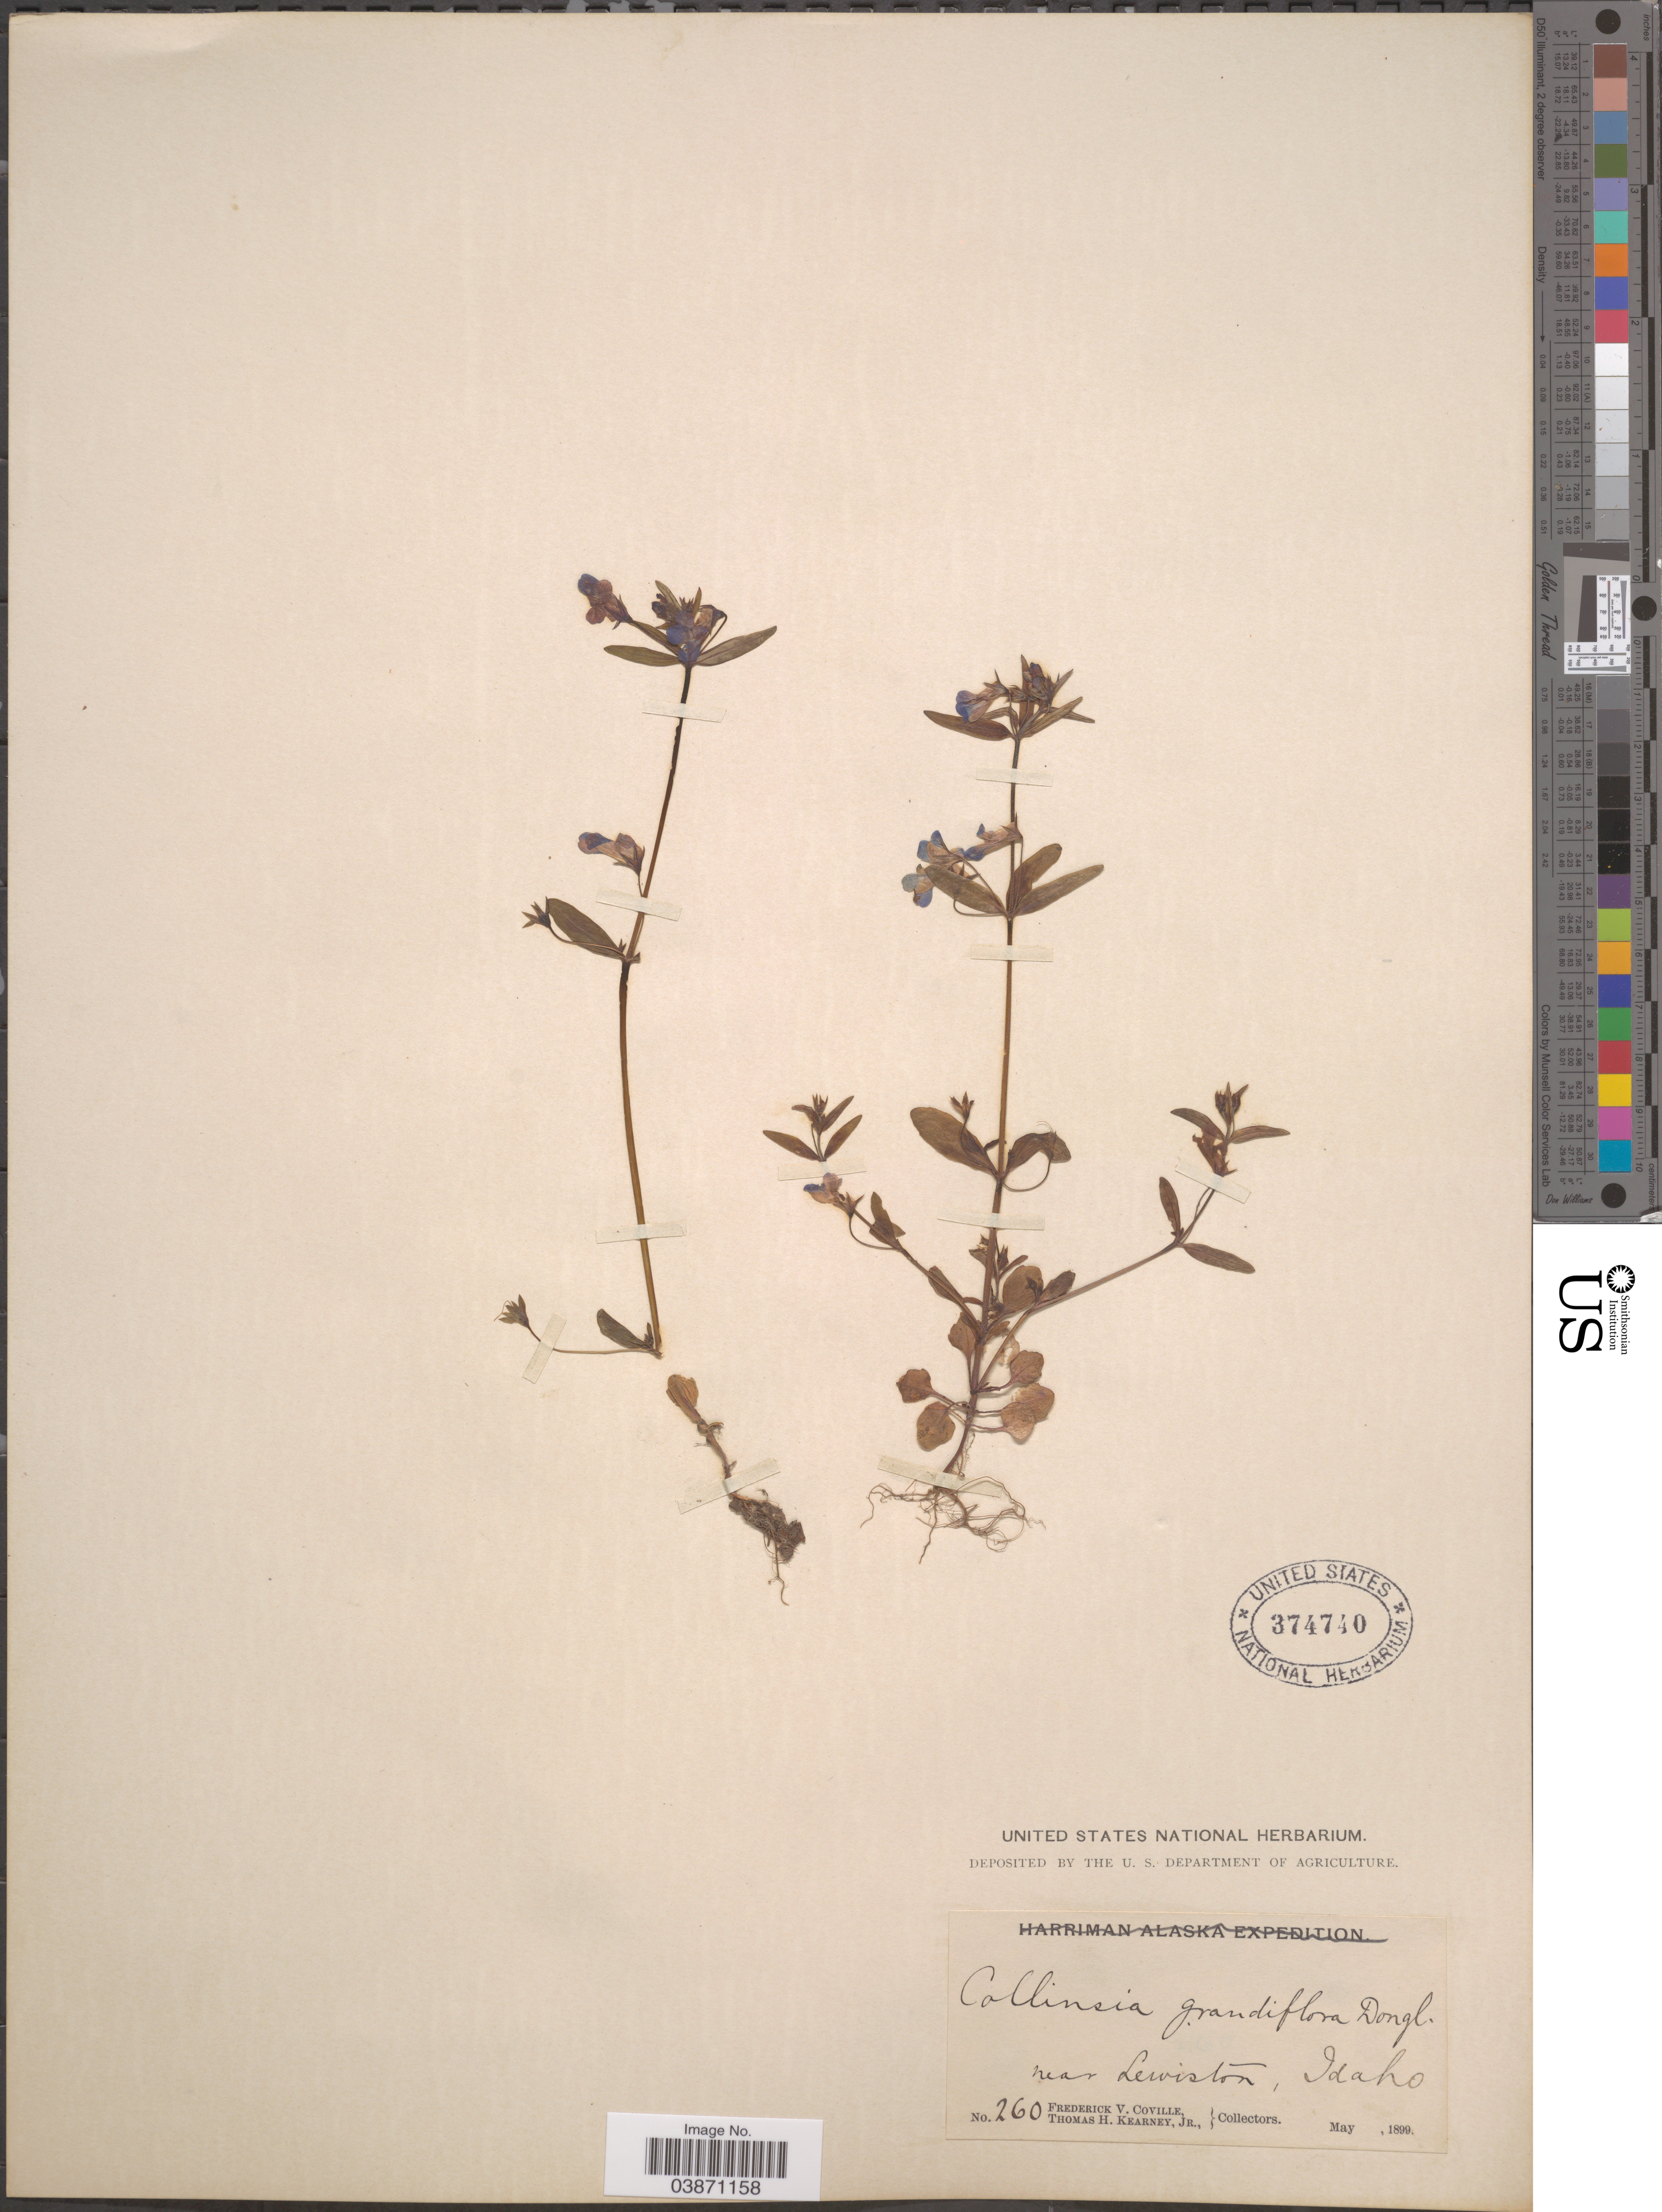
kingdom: Plantae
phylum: Tracheophyta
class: Magnoliopsida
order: Lamiales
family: Plantaginaceae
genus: Collinsia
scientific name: Collinsia grandiflora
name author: Lindl.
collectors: F. V. Coville & T. H. Kearney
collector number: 260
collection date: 1899-05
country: United States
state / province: Idaho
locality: Near Lewiston.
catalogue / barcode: US 374740